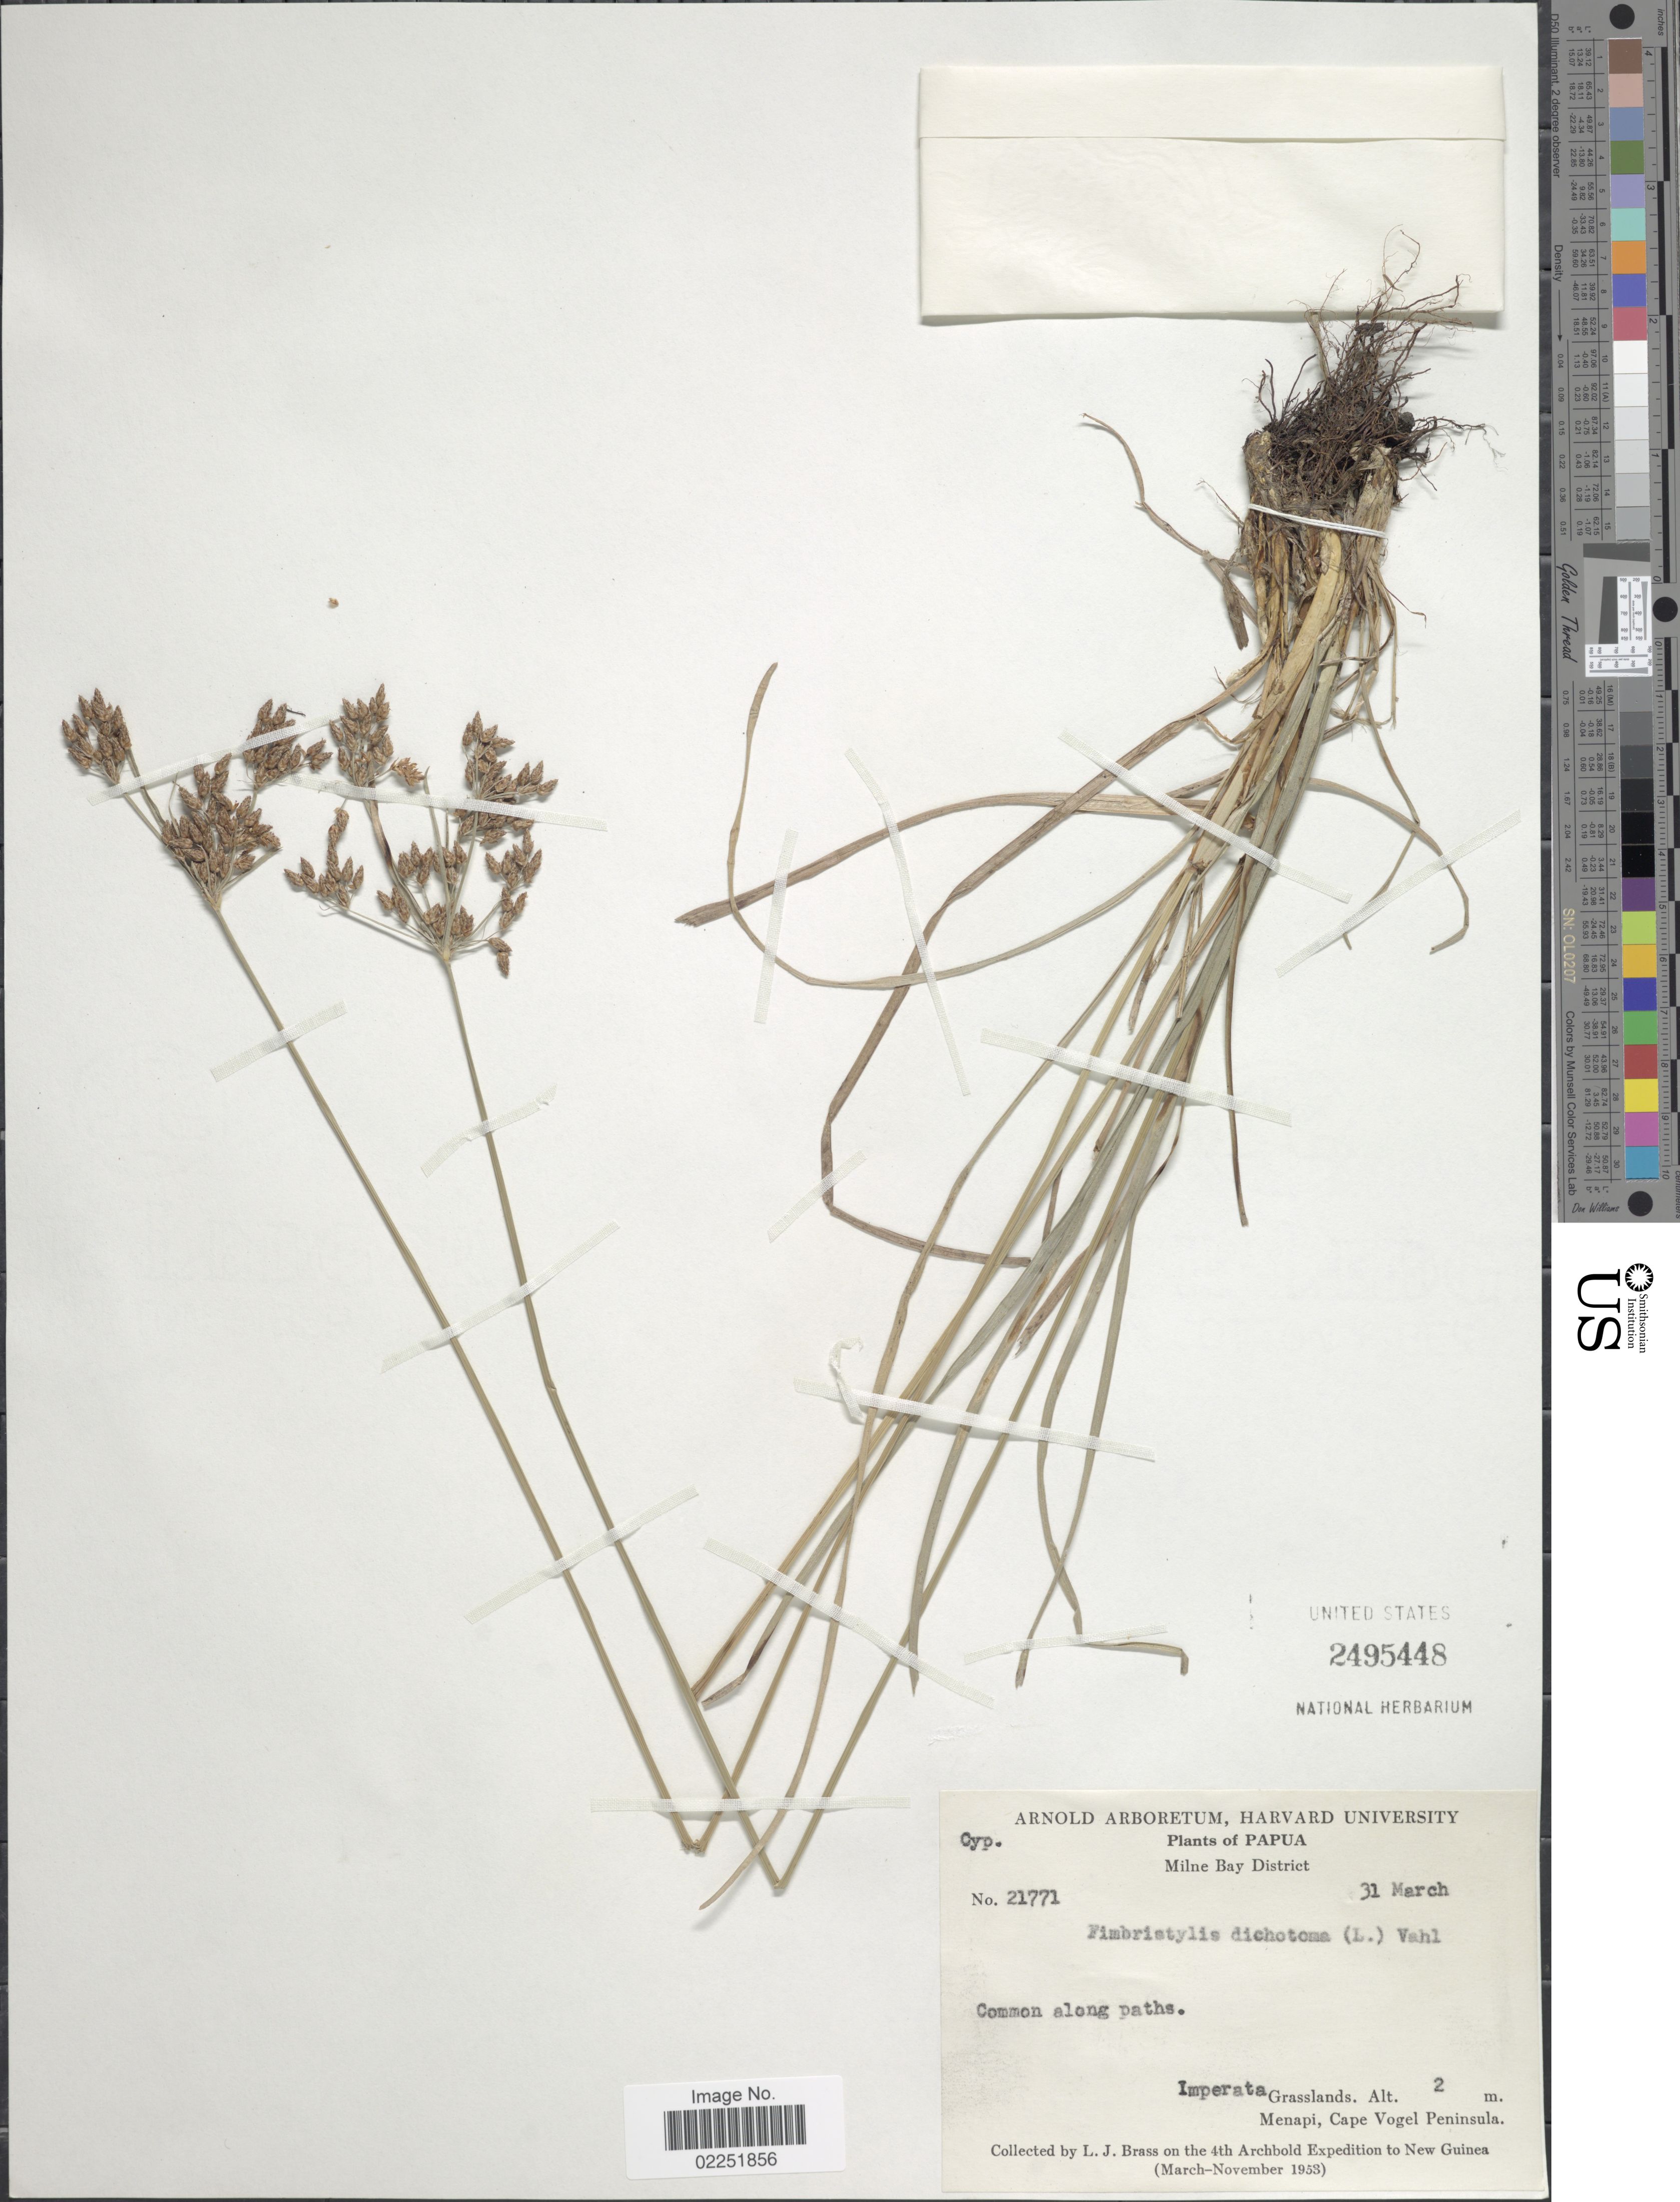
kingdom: Plantae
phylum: Tracheophyta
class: Liliopsida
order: Poales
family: Cyperaceae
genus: Fimbristylis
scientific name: Fimbristylis dichotoma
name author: (L.) Vahl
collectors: L. J. Brass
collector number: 21771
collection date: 1953-03-31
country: Papua New Guinea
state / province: Milne Bay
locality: Papua. Milne Bay District. Imperata Grasslands. Menapi, Cape Vogel Peninsula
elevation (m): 2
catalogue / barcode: US 2495448